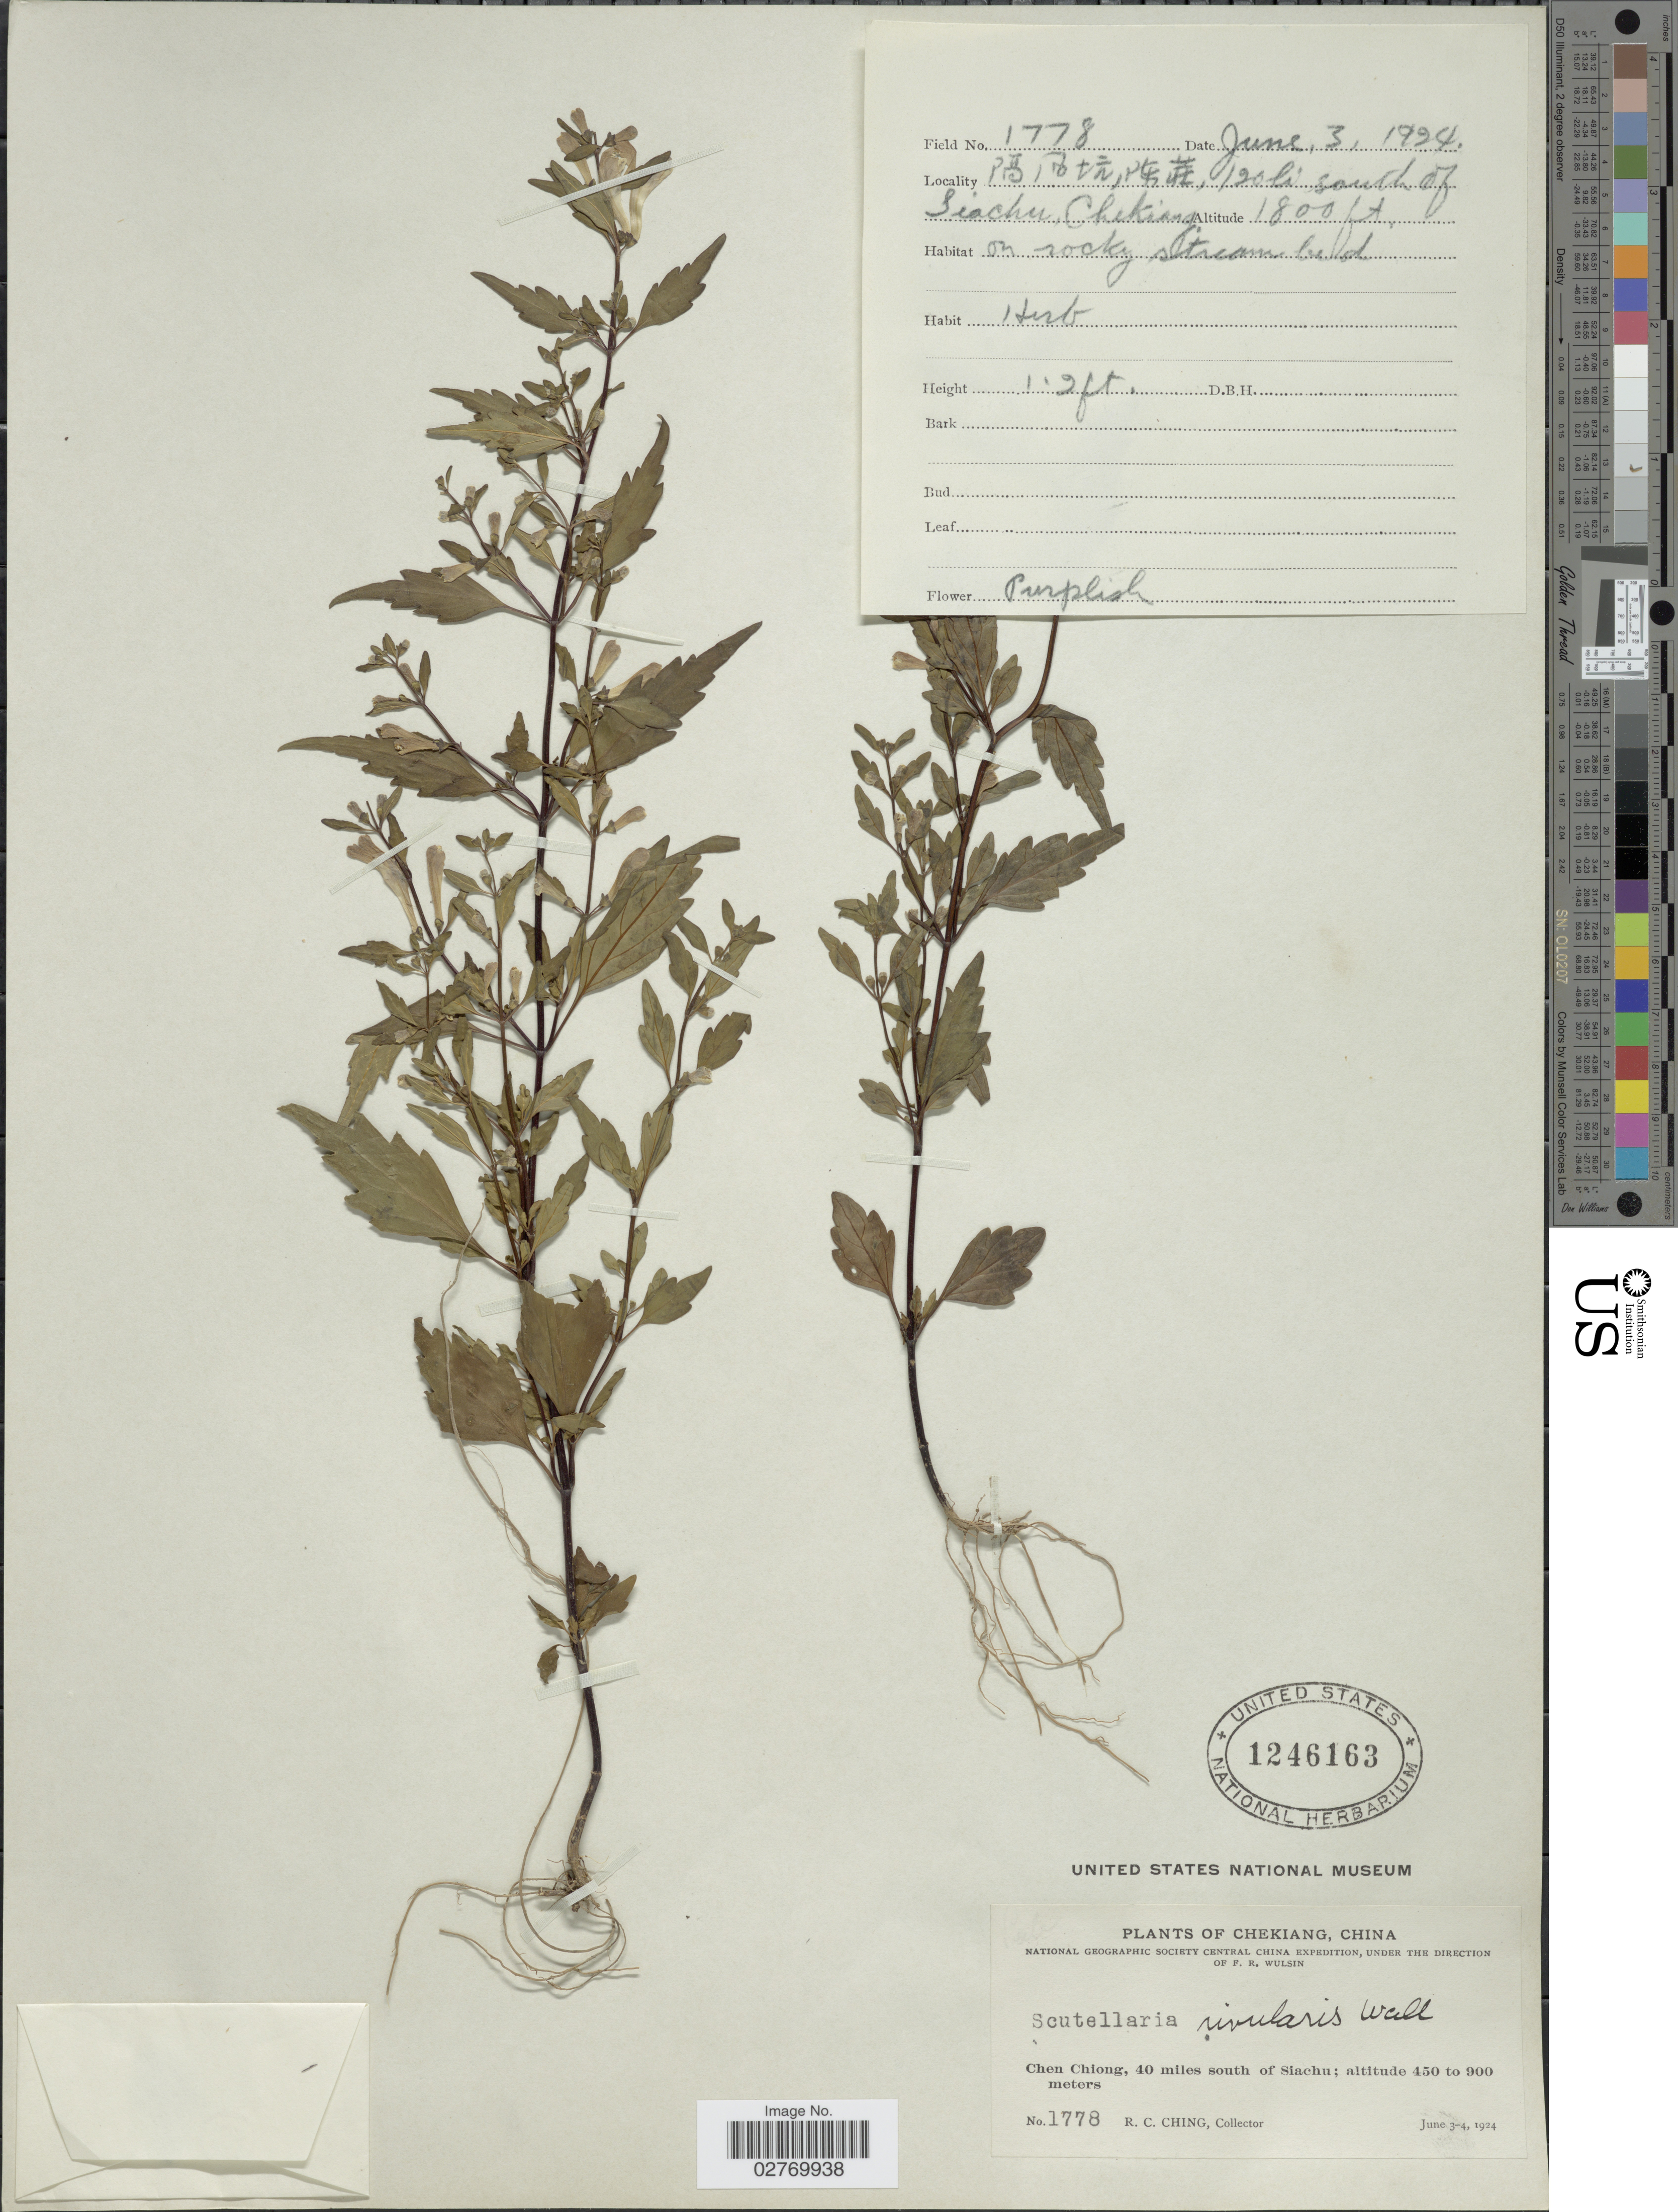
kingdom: Plantae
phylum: Tracheophyta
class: Magnoliopsida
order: Lamiales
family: Lamiaceae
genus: Scutellaria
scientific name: Scutellaria franchetiana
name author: H. Lév.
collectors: R. C. Ching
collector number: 1778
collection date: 1924-06-03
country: China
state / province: Zhejiang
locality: Chekiang. Central China. Chen Chiong, 40 miles south of Siachu. 120li south of Siachu.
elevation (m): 549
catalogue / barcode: US 1246163